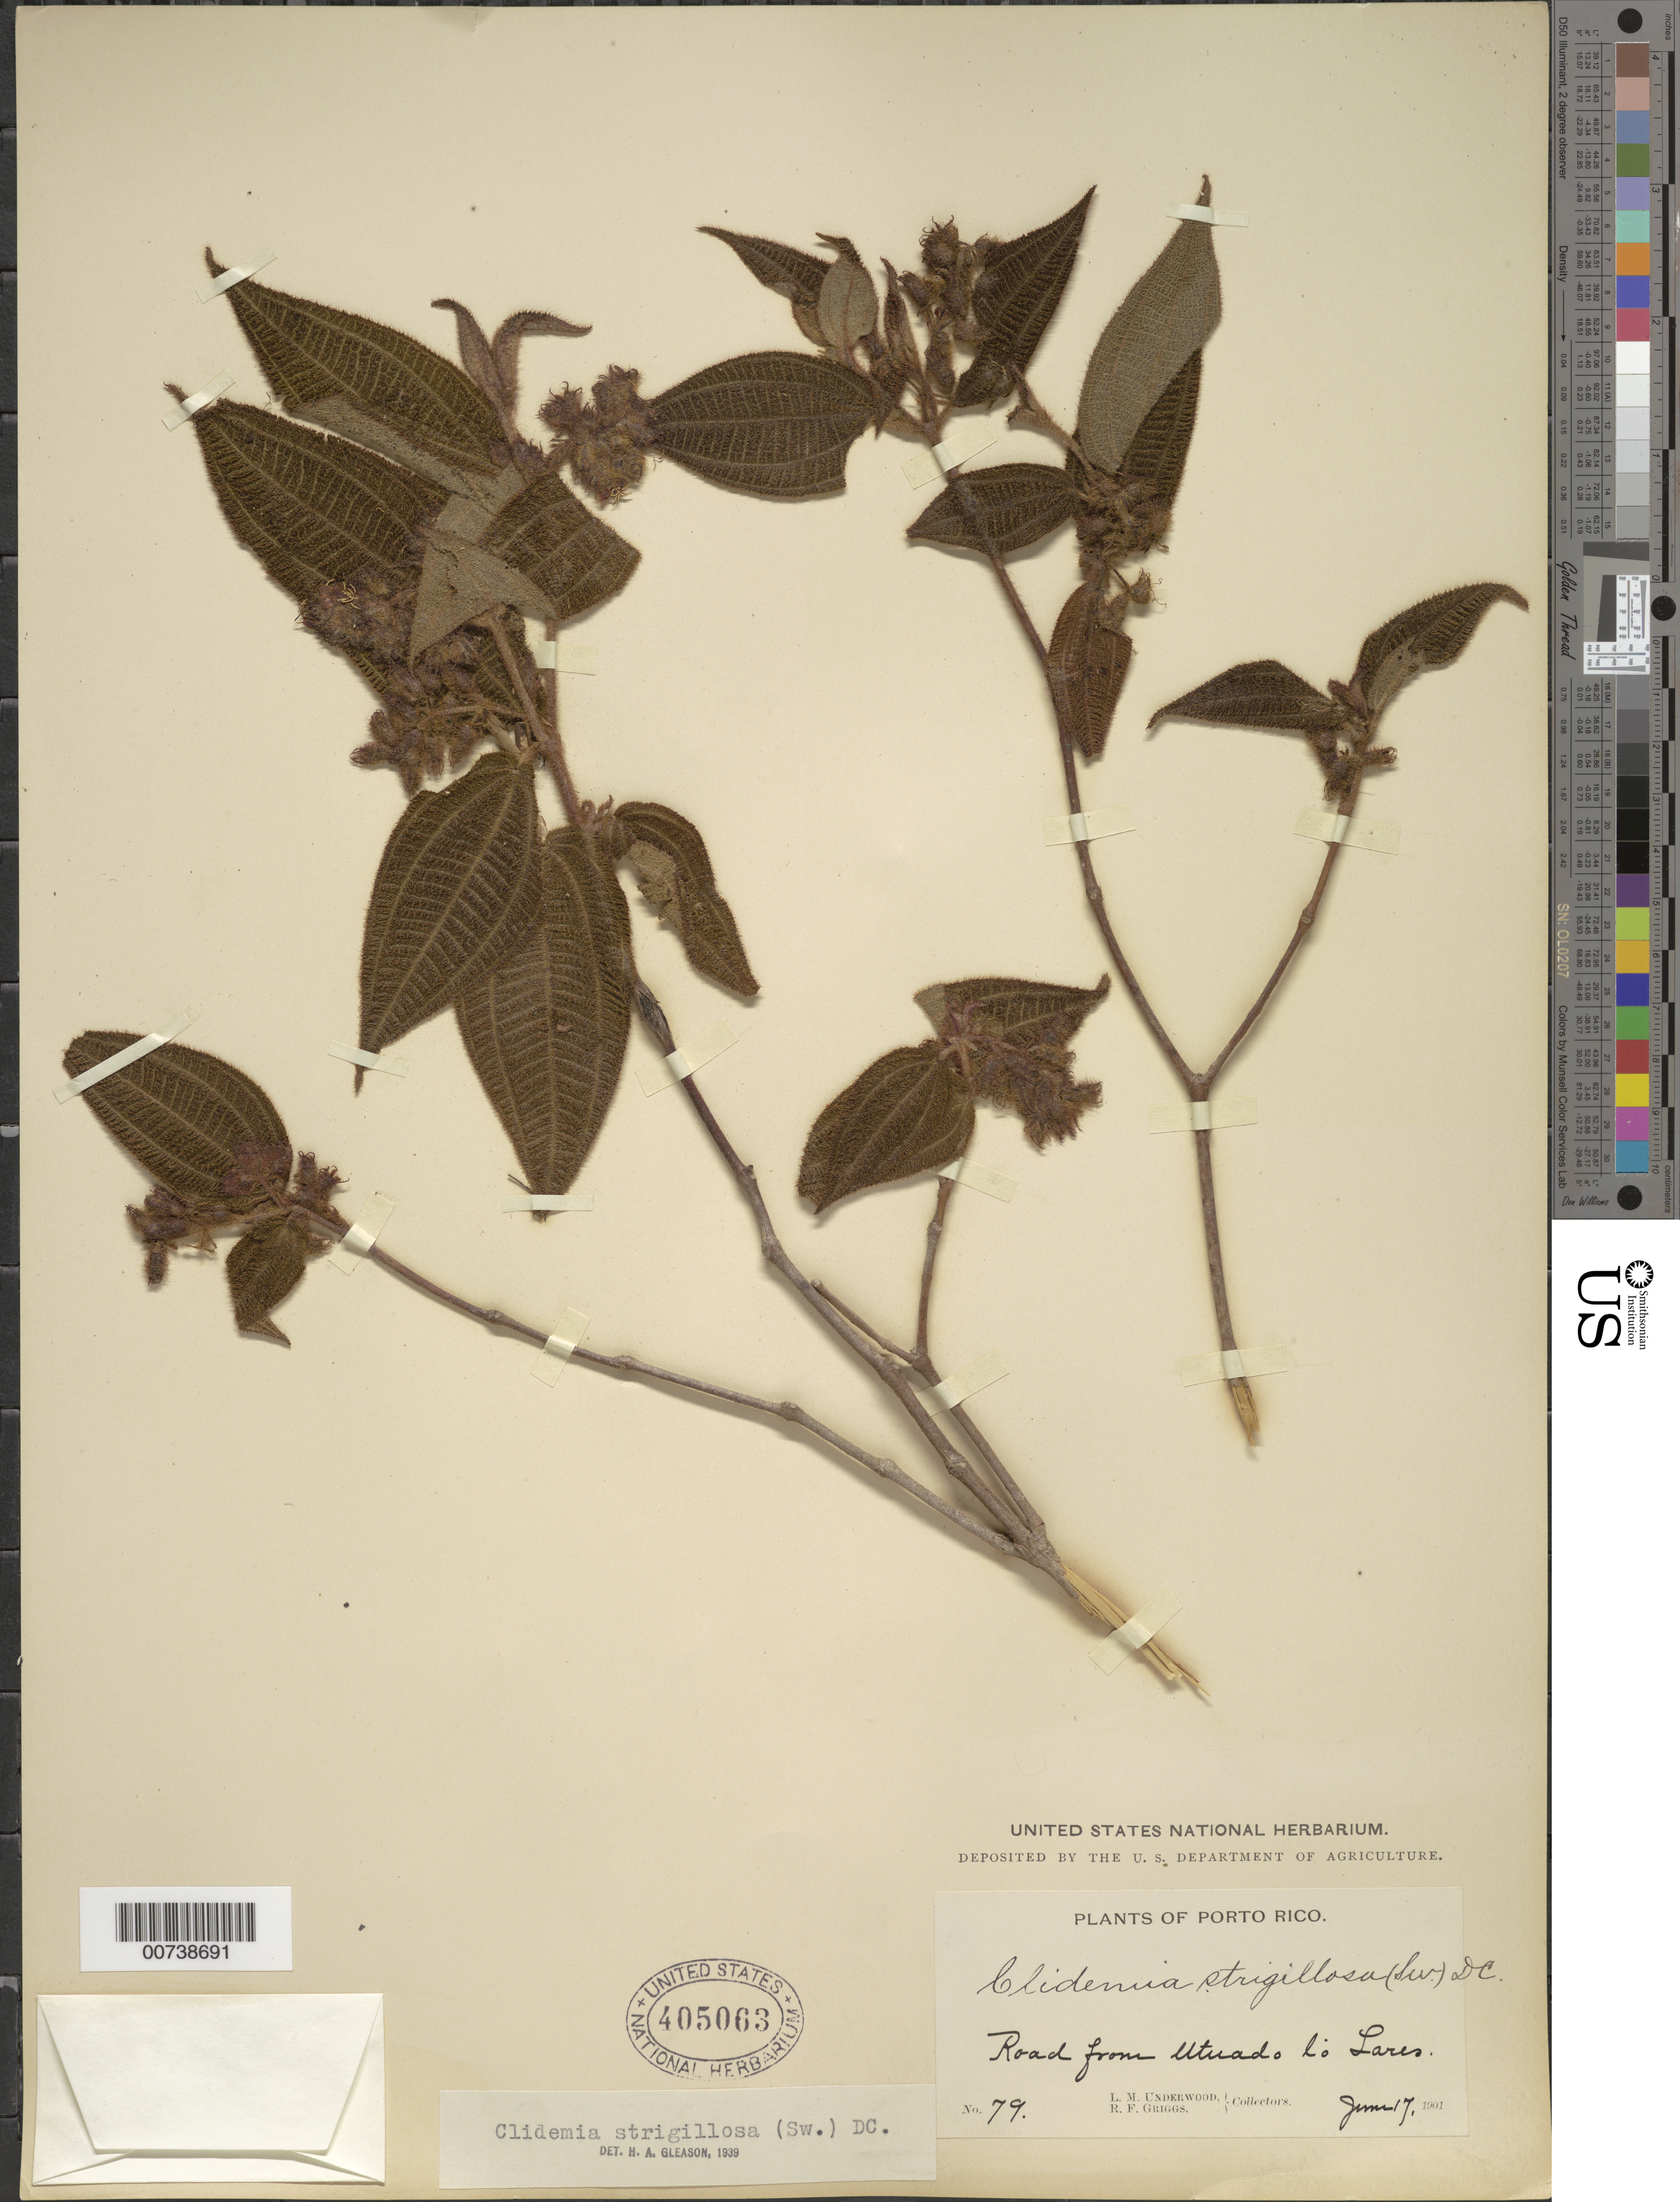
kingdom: Plantae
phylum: Tracheophyta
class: Magnoliopsida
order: Myrtales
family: Melastomataceae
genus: Clidemia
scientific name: Clidemia strigillosa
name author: (Sw.) DC.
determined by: Gleason, H. A.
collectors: L. M. Underwood & R. F. Griggs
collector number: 79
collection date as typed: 17 Jun 1901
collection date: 1901-06-17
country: Puerto Rico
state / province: Utuado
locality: Road from Utuado to Lares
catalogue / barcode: US 405063